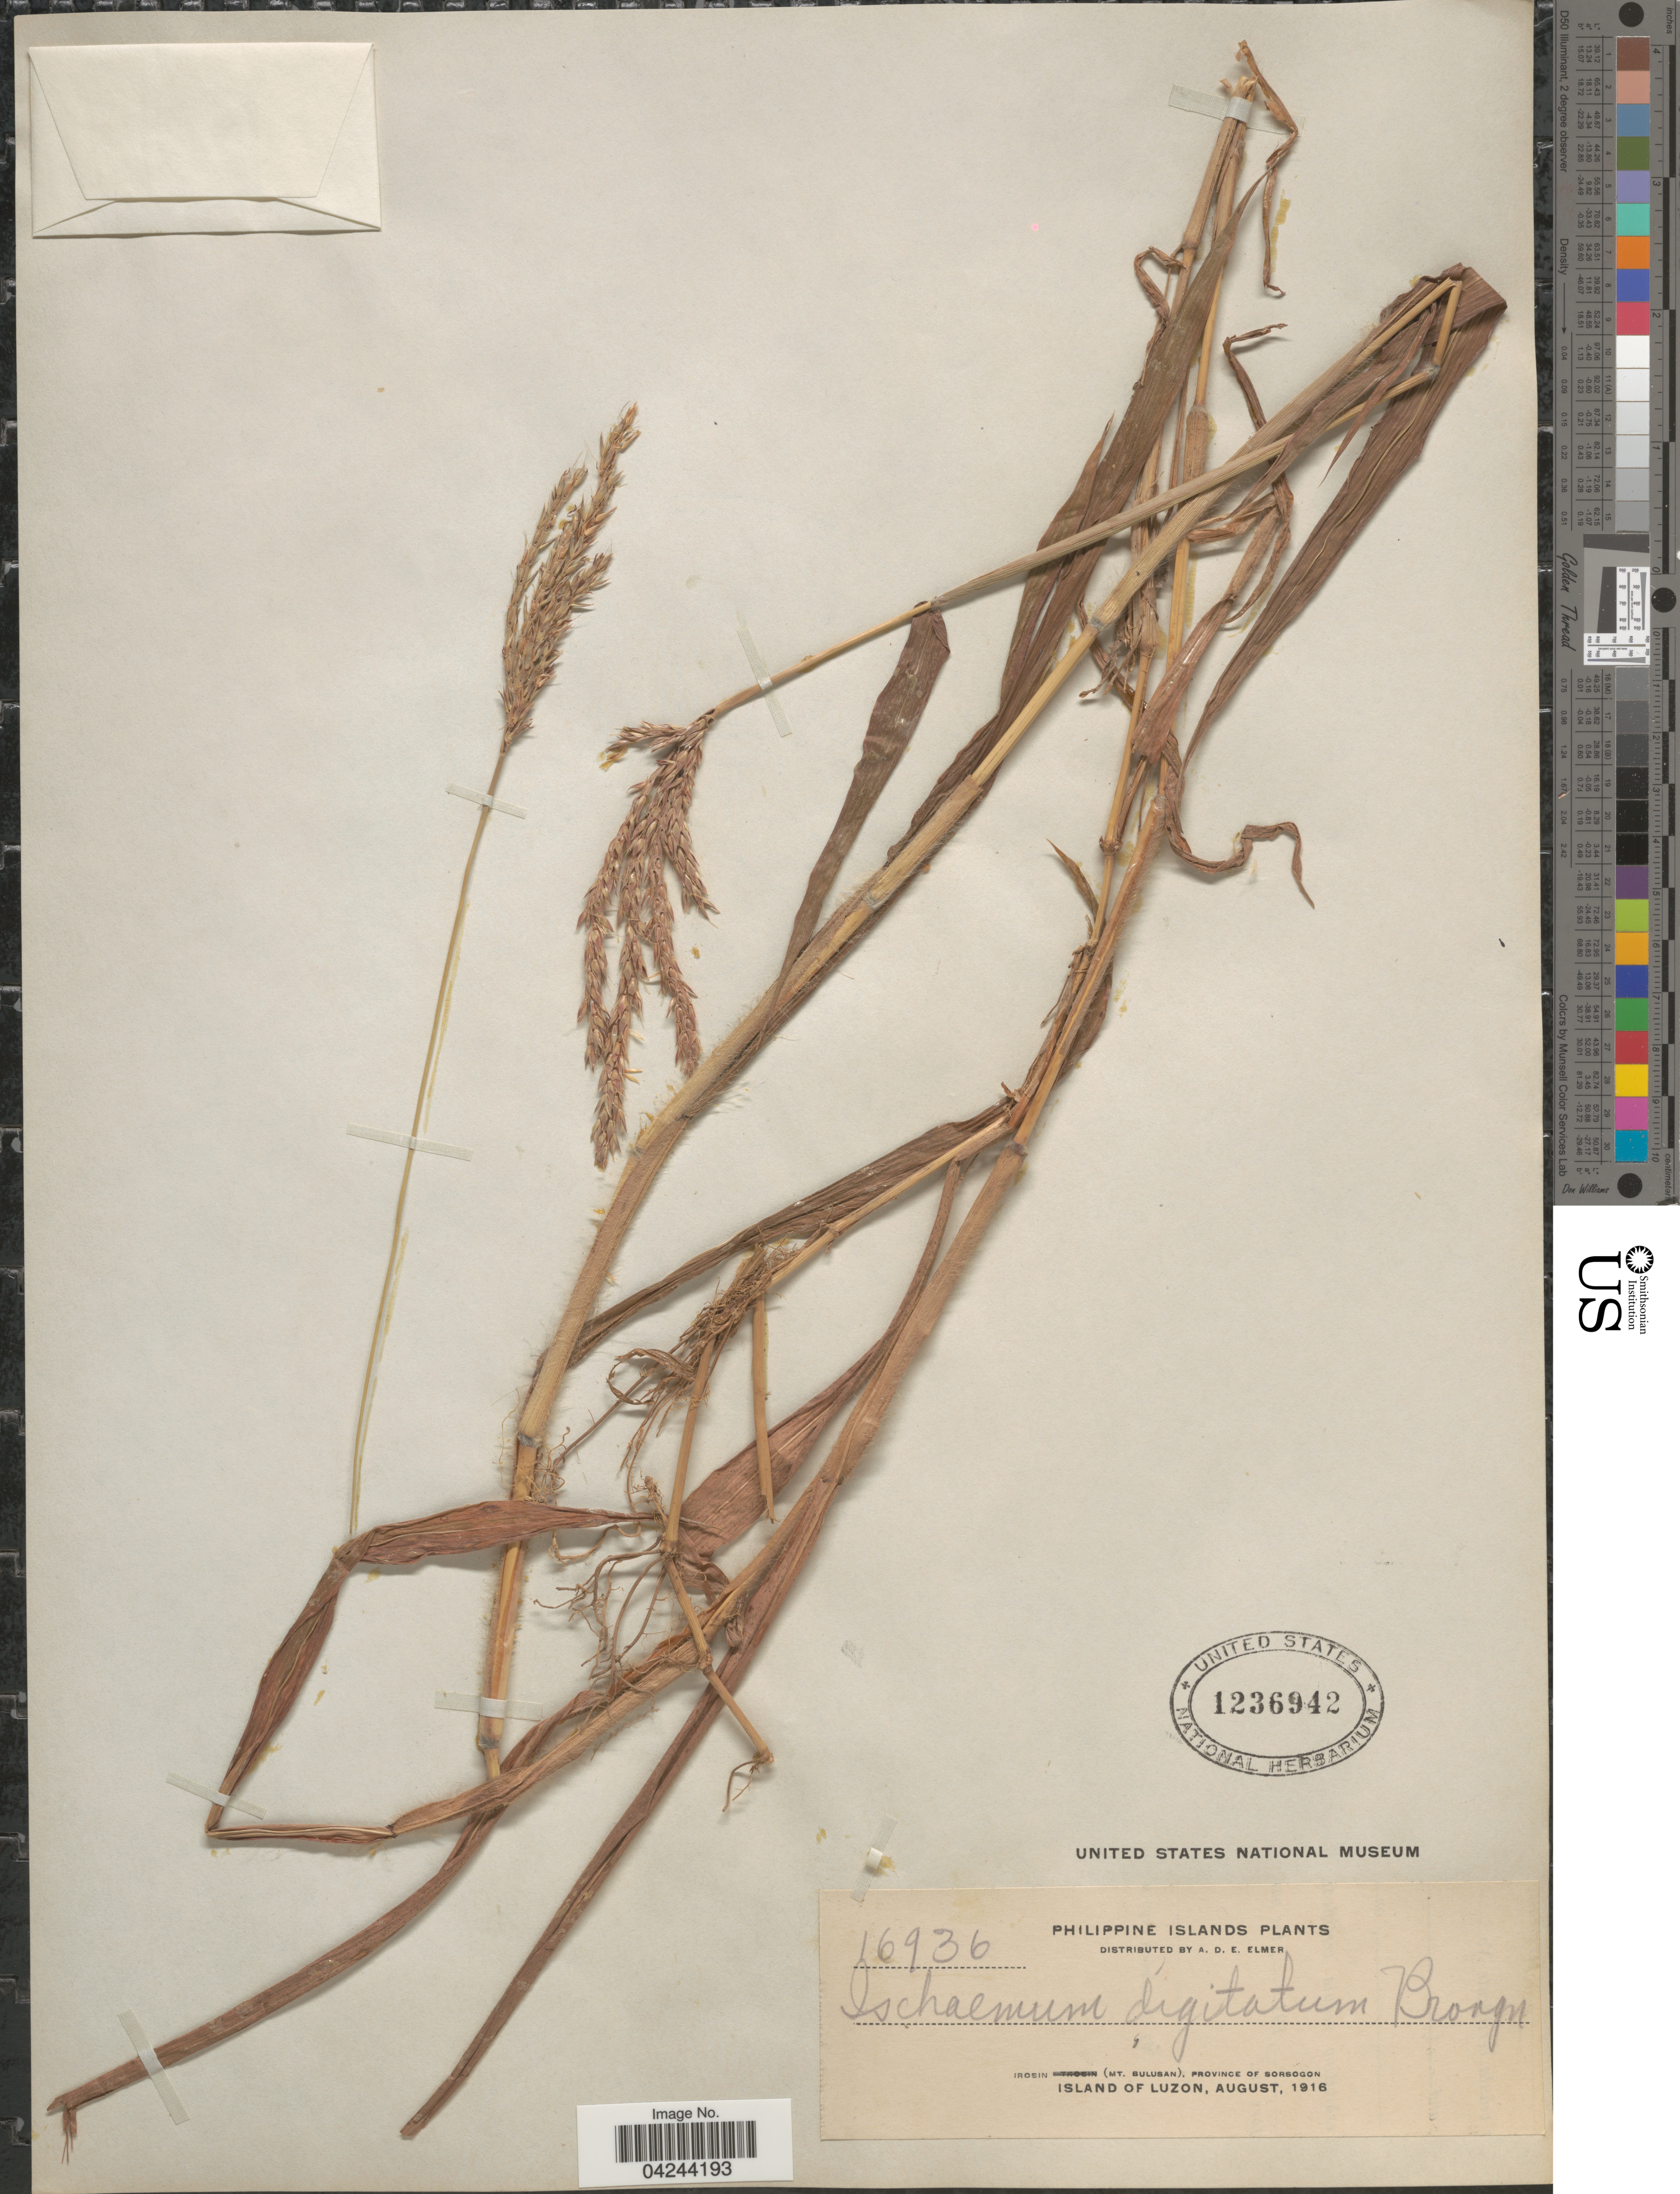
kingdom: Plantae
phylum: Tracheophyta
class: Liliopsida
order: Poales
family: Poaceae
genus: Ischaemum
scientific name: Ischaemum polystachyum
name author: J. Presl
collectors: A. D. E. Elmer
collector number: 16936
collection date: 1916-08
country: Philippines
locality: Philippine Islands. Irosin (Mt. Bulusan), Province of Sorsogon. Island of Luzon.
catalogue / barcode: US 1236942